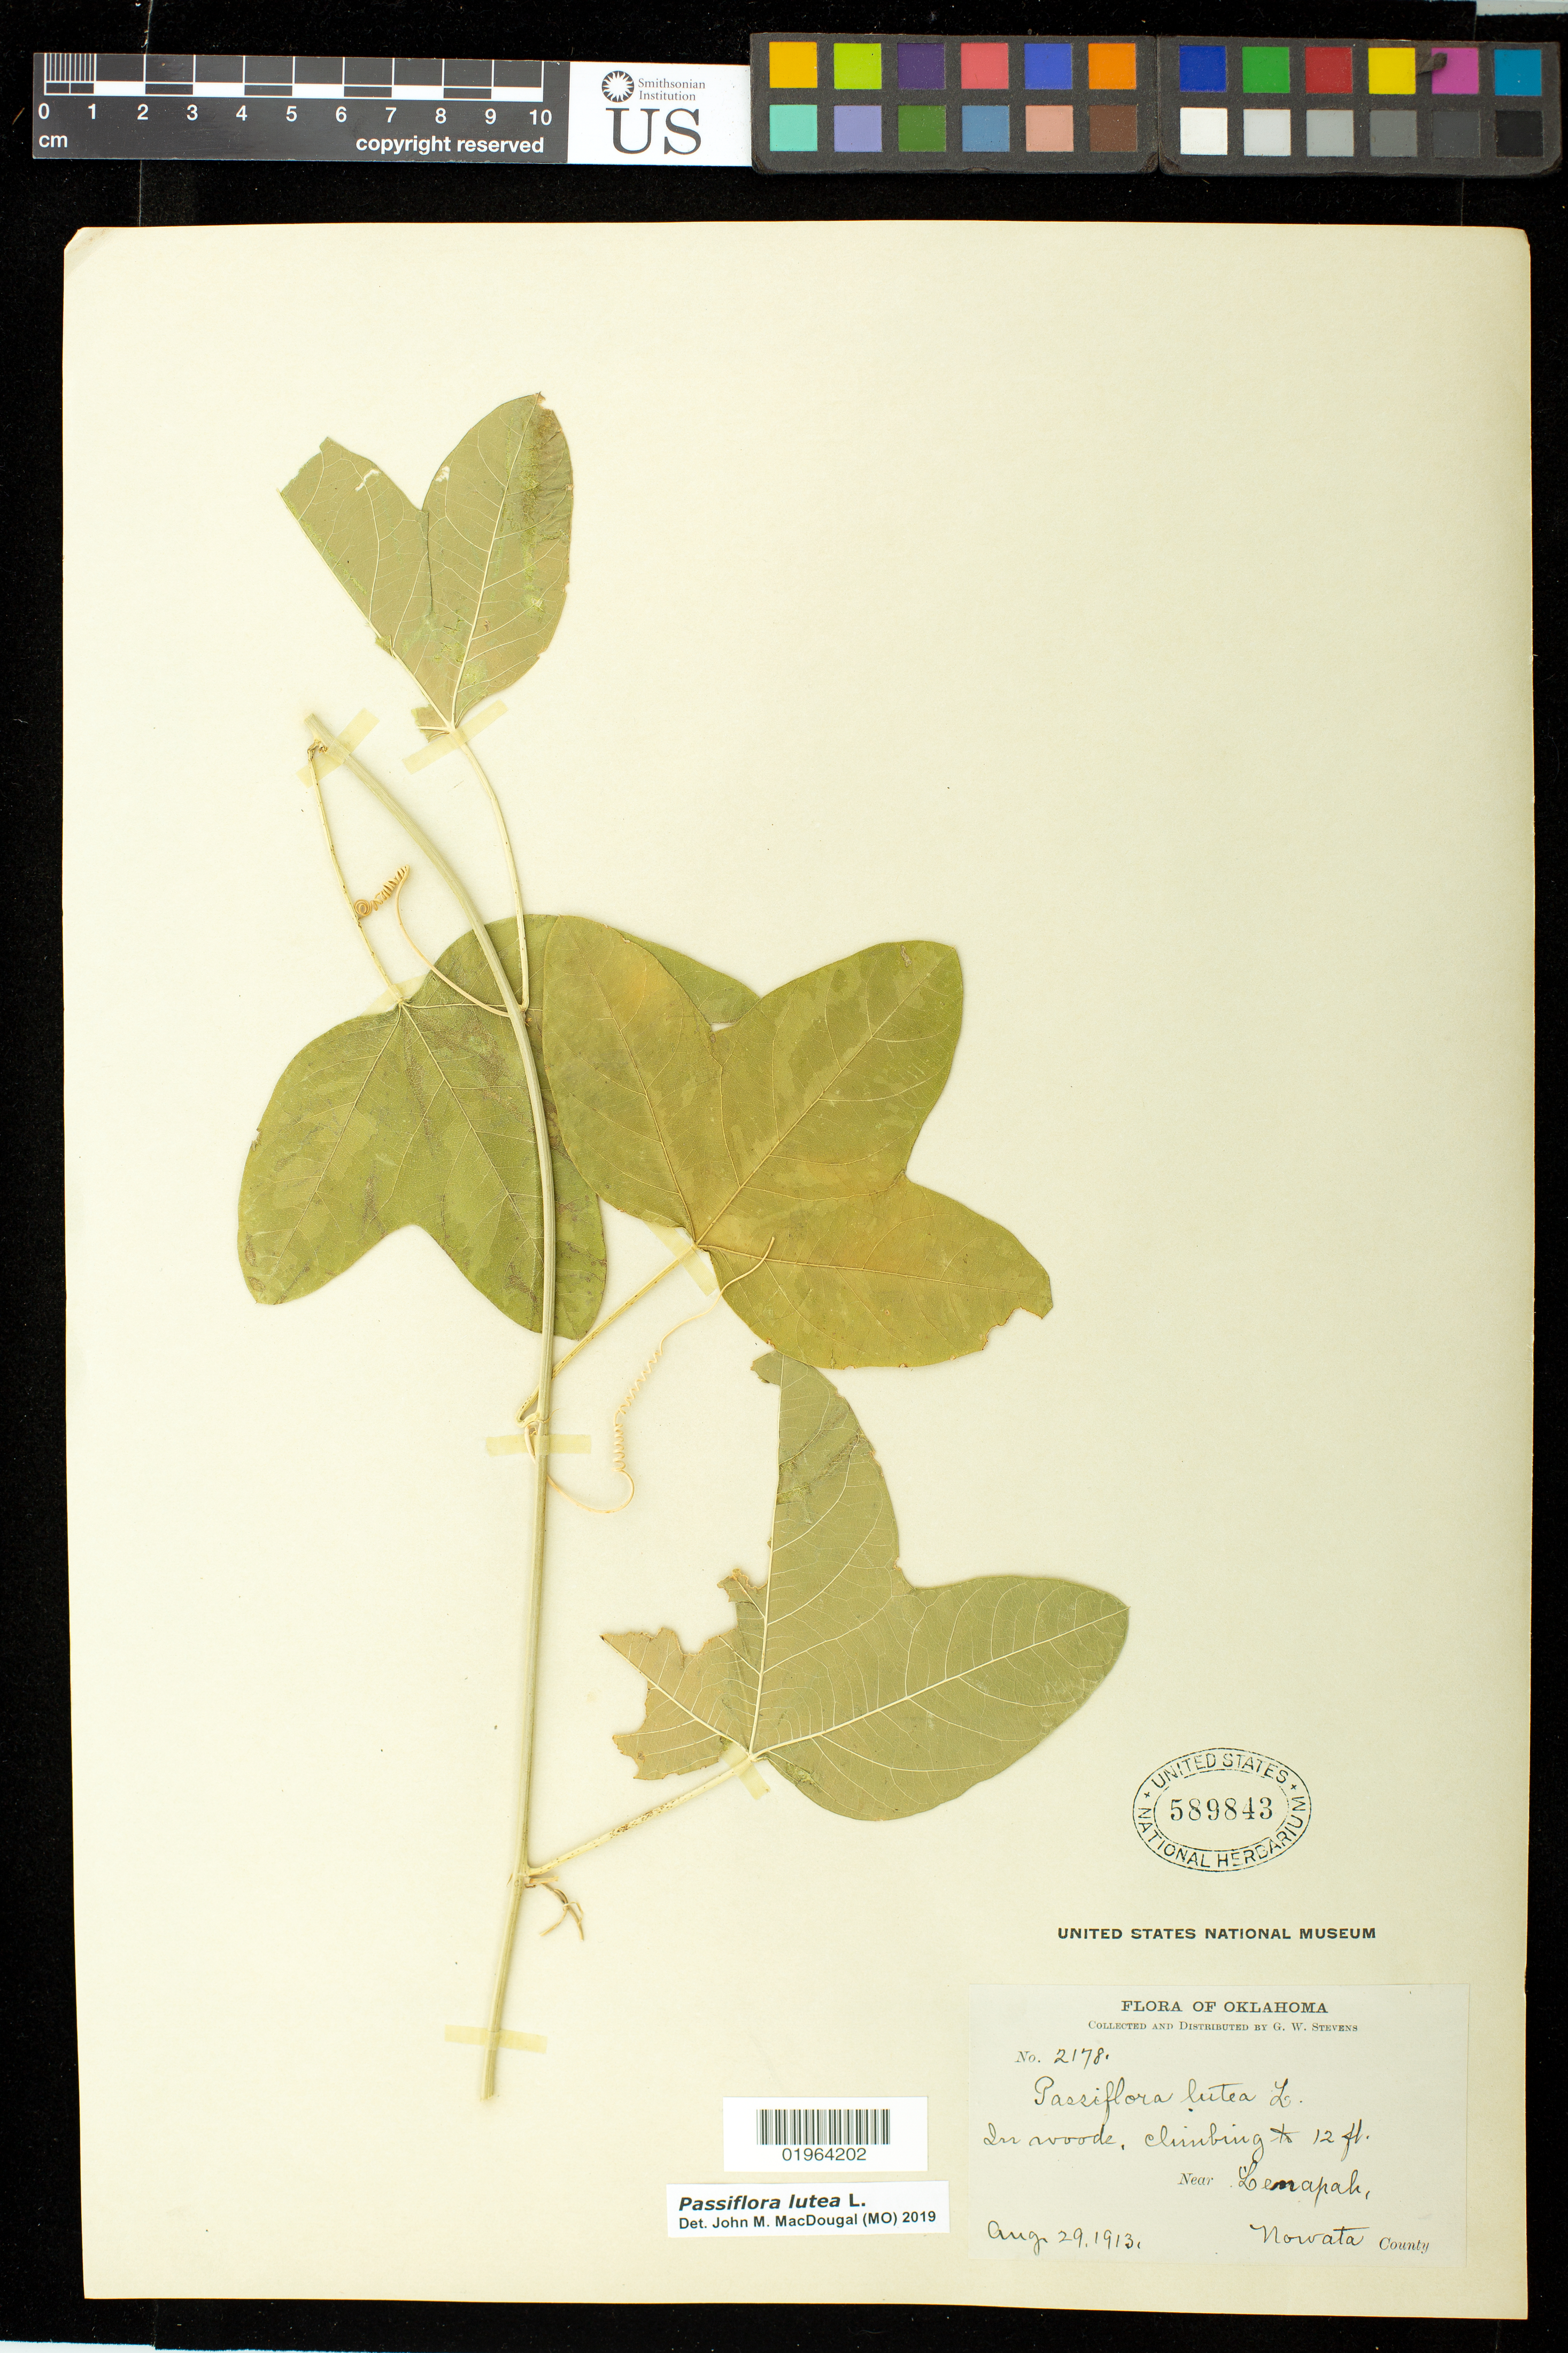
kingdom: Plantae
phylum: Tracheophyta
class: Magnoliopsida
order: Malpighiales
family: Passifloraceae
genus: Passiflora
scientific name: Passiflora lutea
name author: L.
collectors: G. W. Stevens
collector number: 2178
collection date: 1913-08-29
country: United States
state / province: Oklahoma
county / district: Nowata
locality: Near Lenapah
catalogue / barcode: US 589843